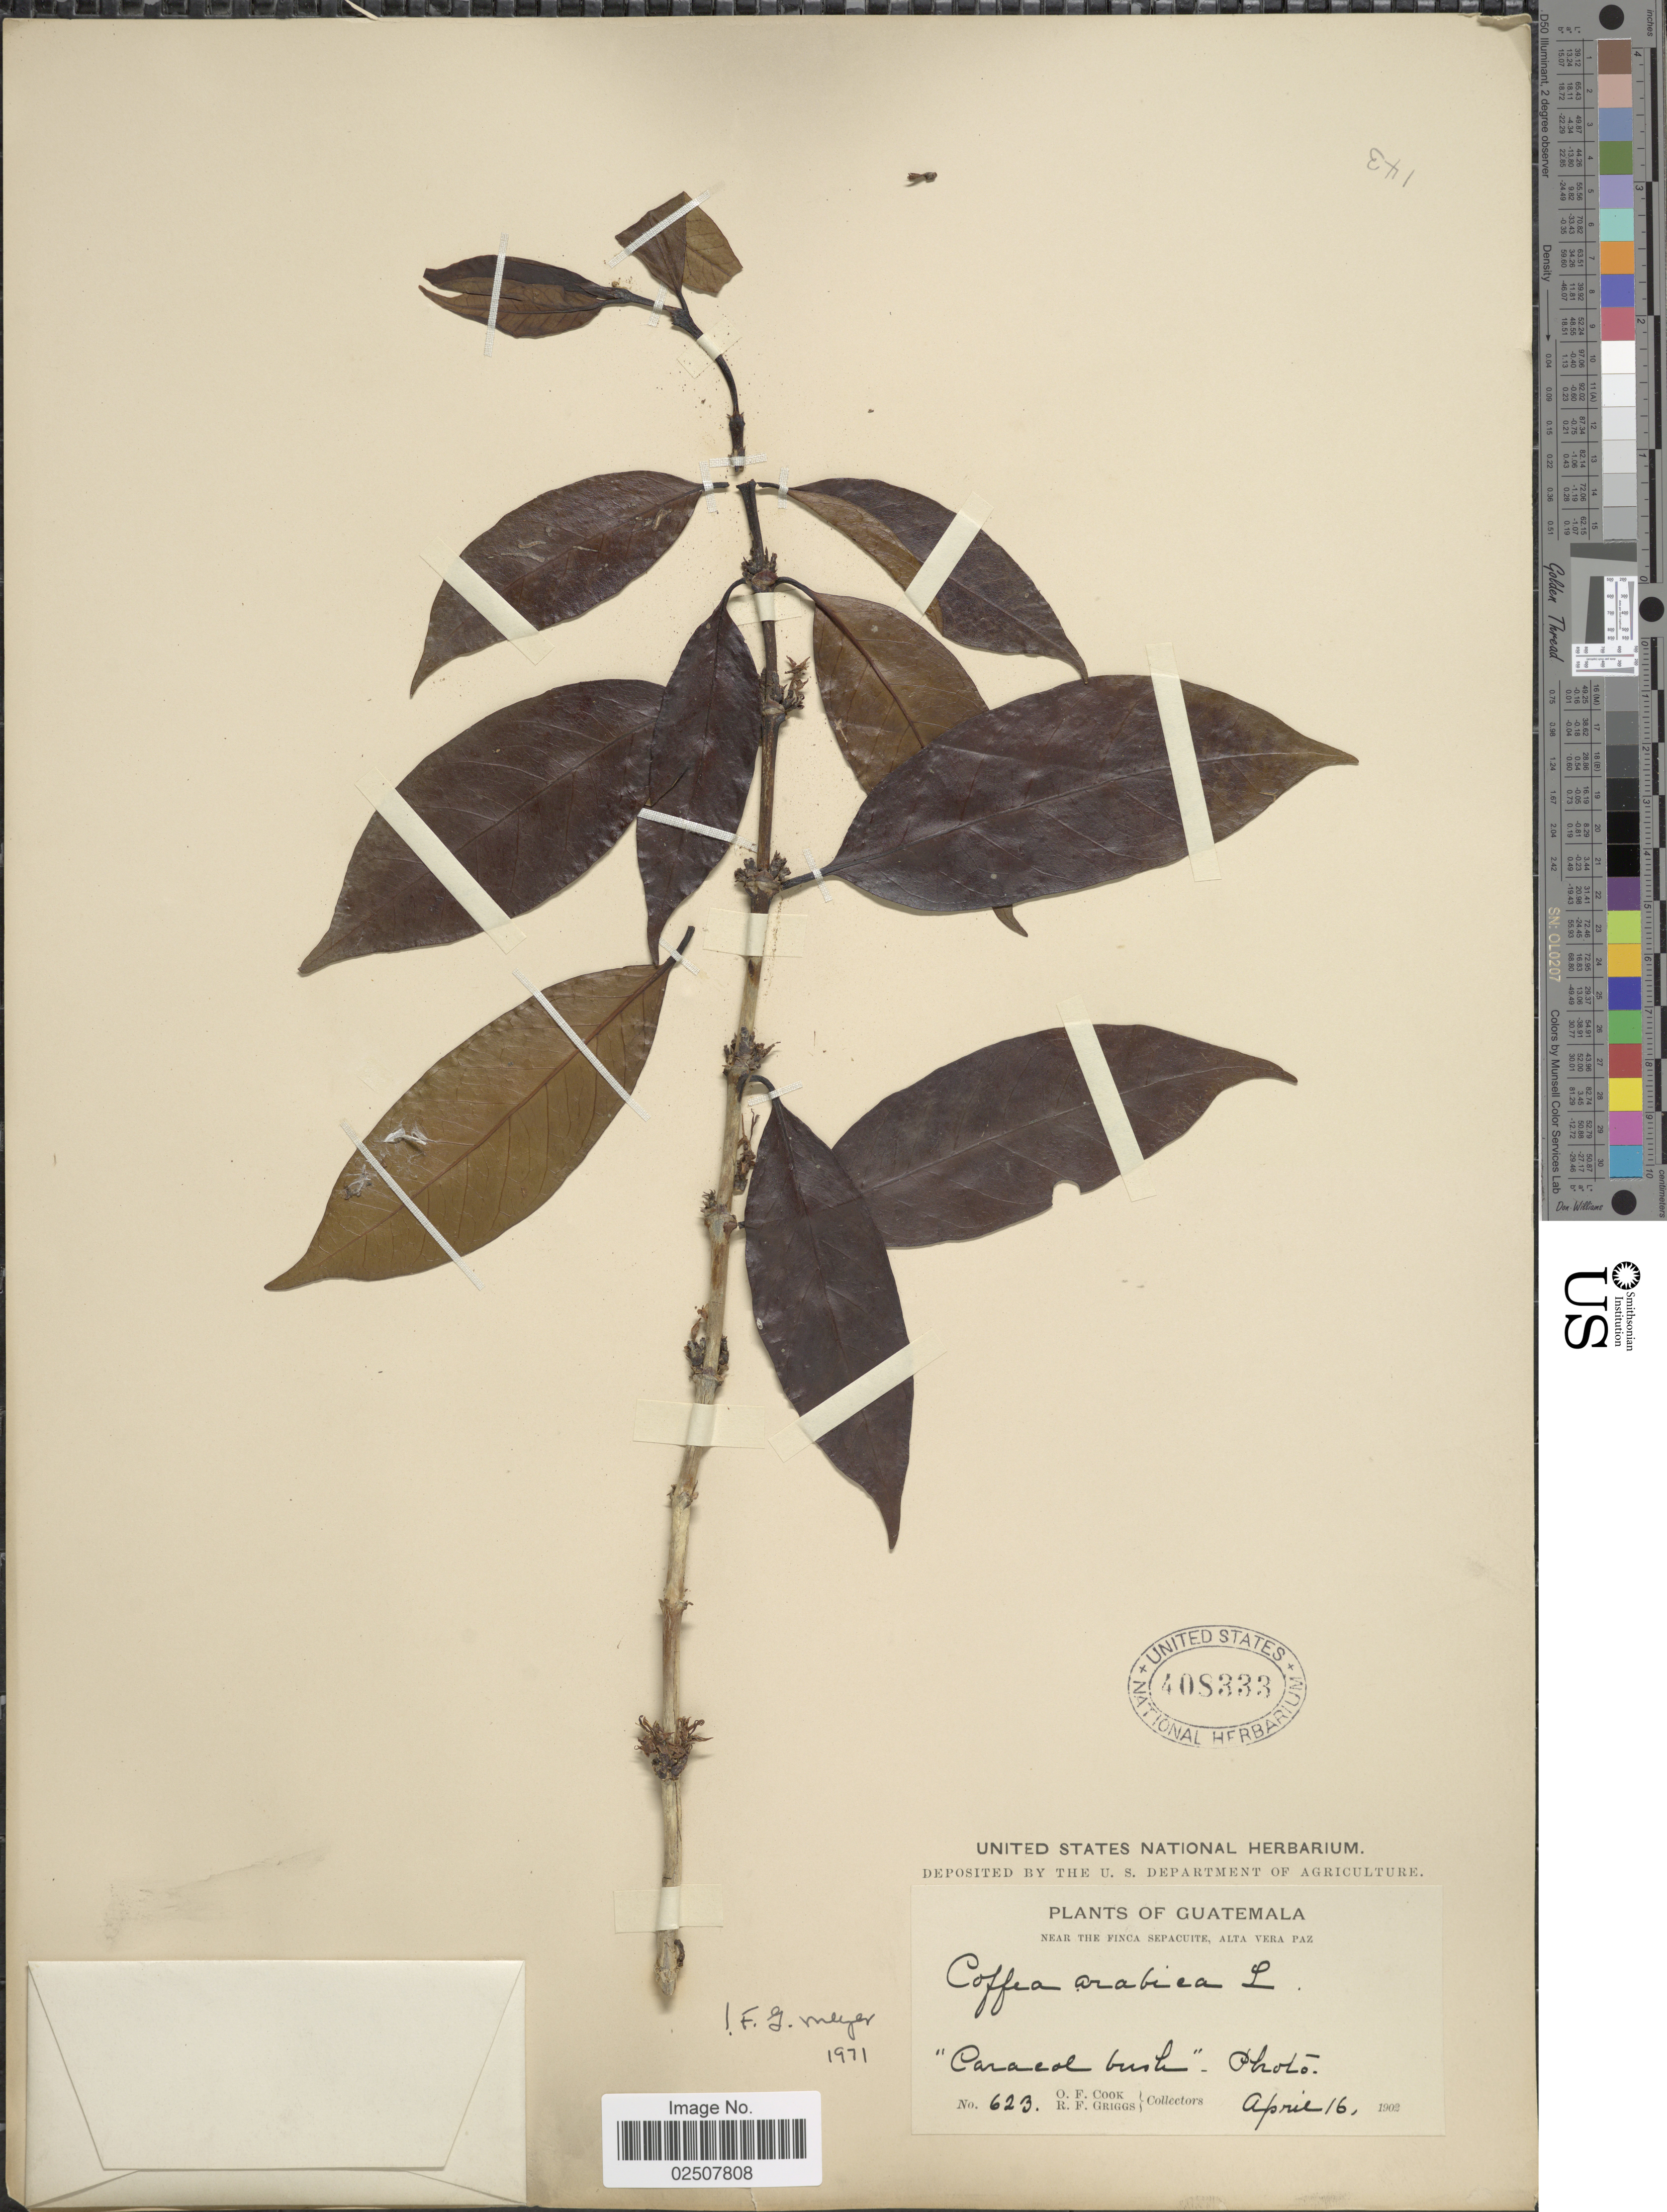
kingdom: Plantae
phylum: Tracheophyta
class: Magnoliopsida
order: Gentianales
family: Rubiaceae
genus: Coffea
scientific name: Coffea arabica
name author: L.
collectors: O. F. Cook & R. F. Griggs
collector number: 623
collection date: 1902-04-16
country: Guatemala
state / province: Alta Verapaz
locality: Near The Finca Sepacuite, 'Caracol bush'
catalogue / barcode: US 408333